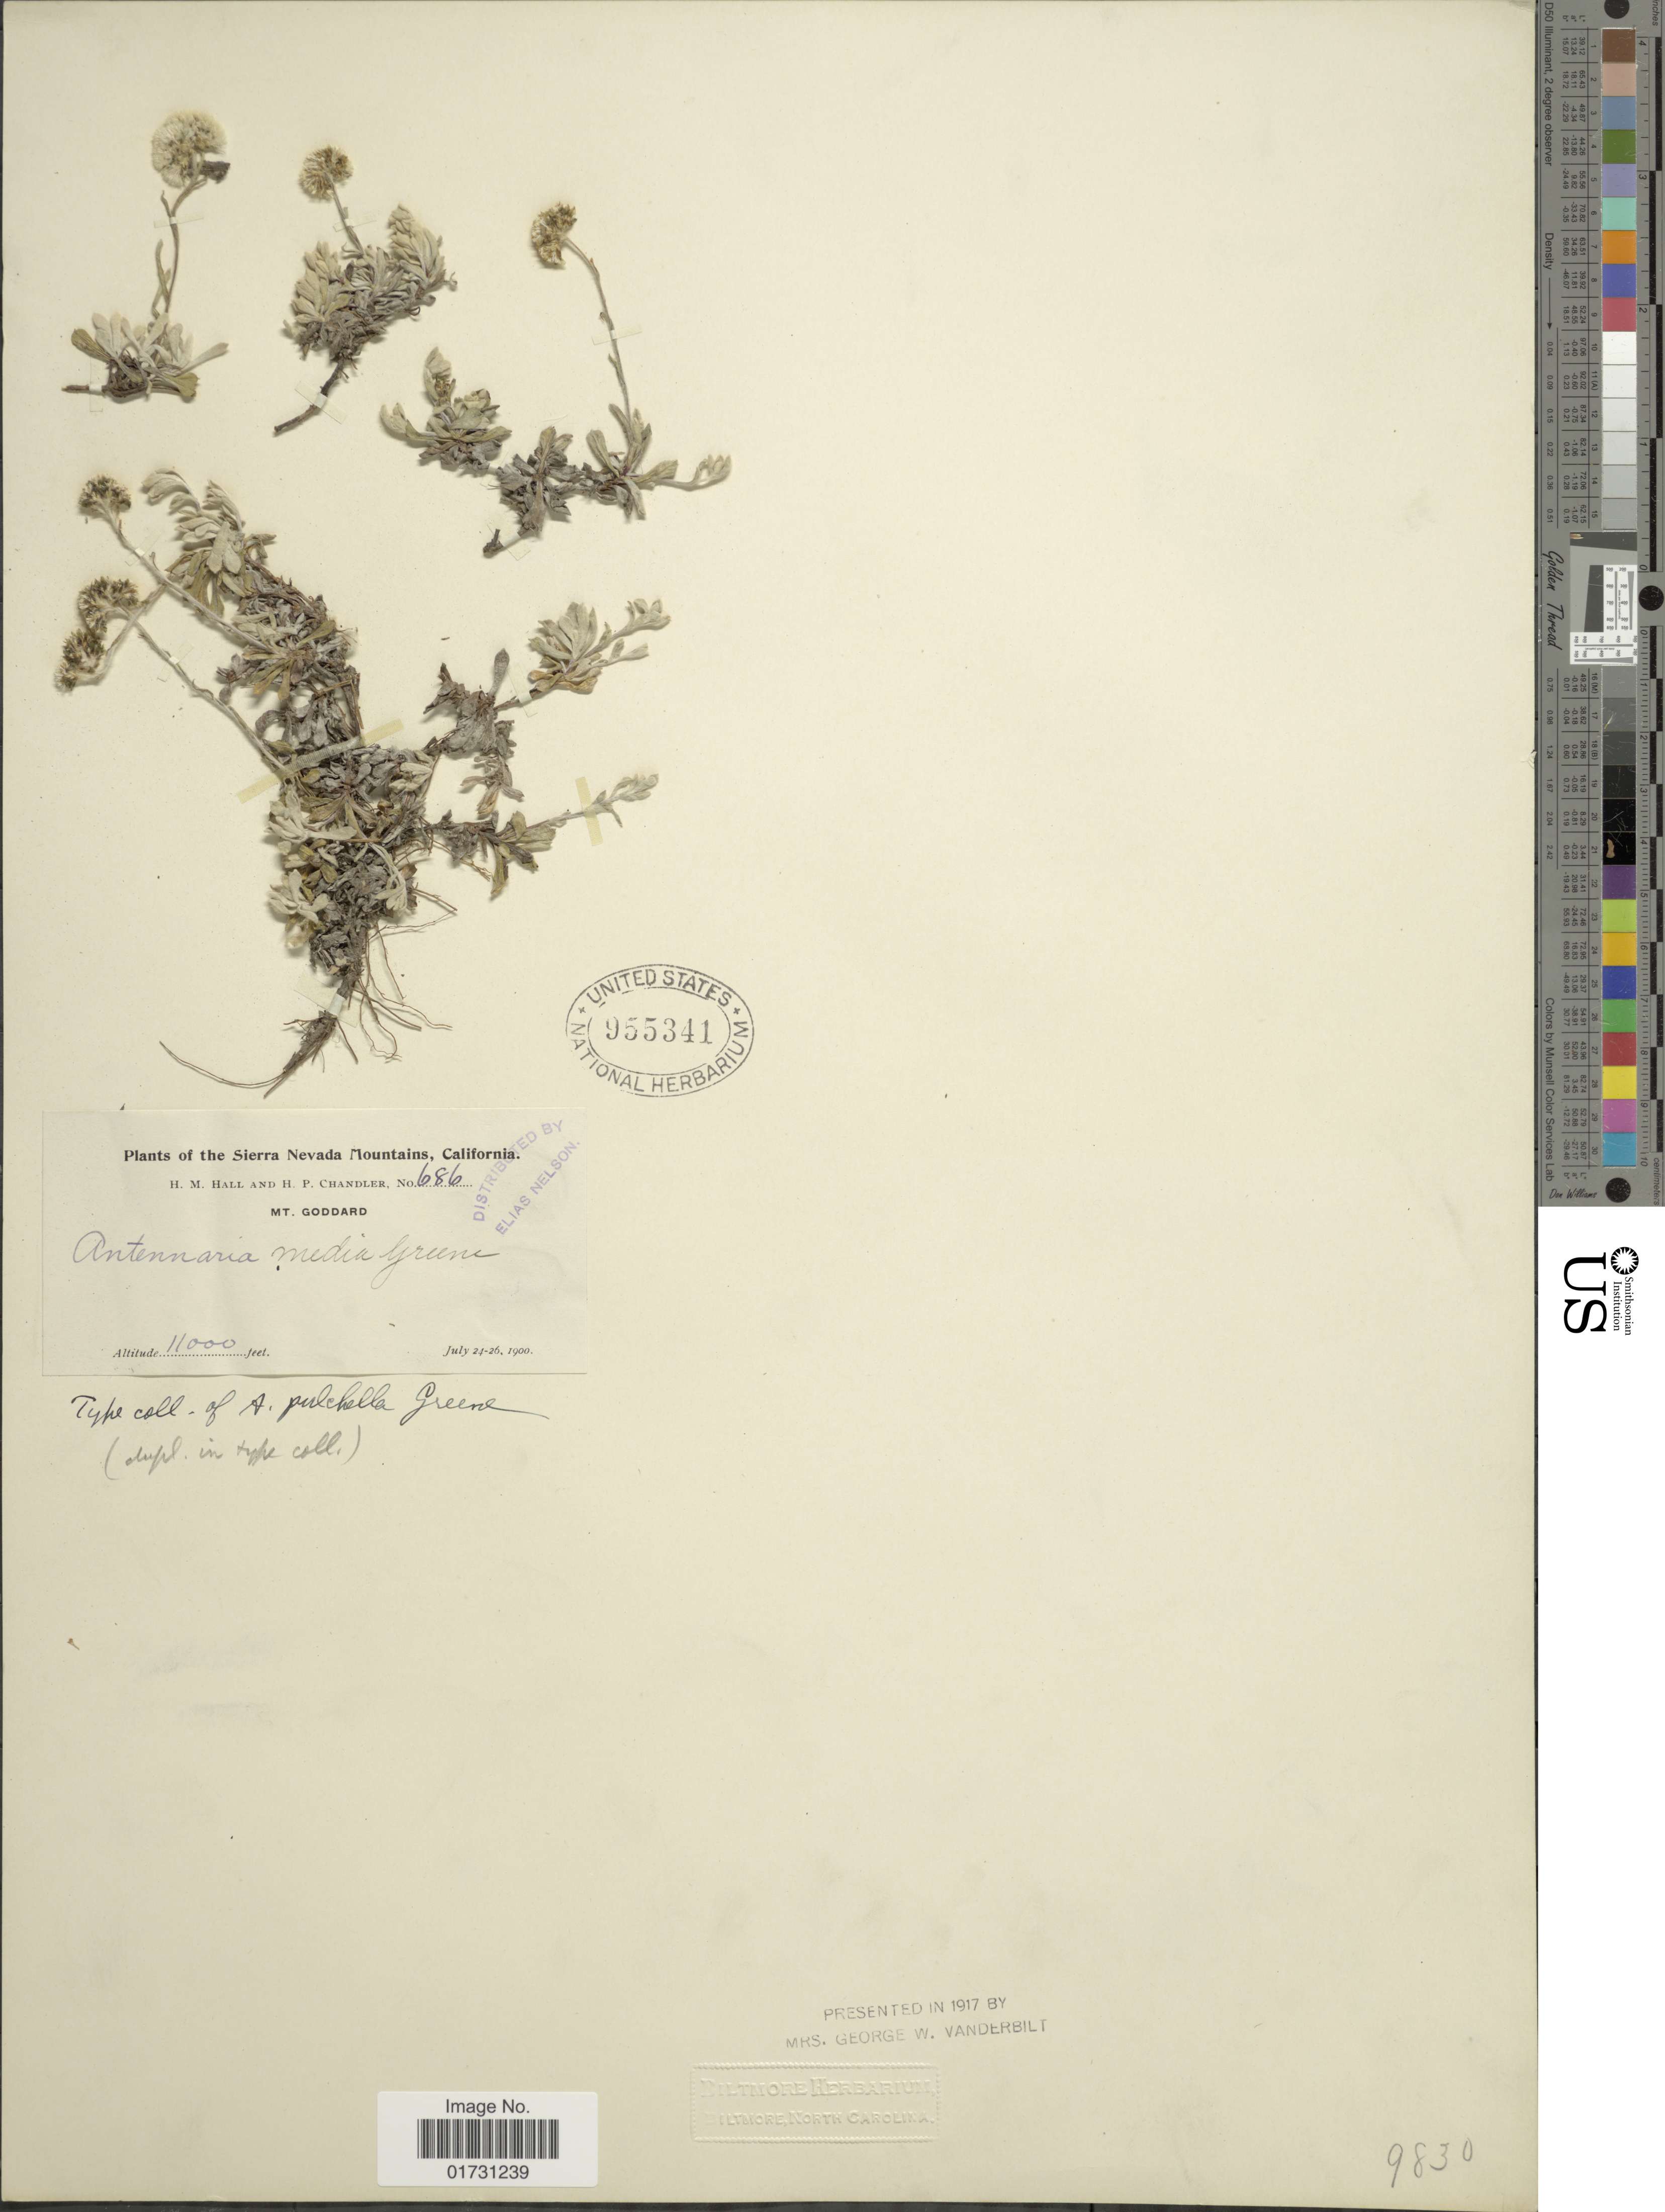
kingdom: Plantae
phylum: Tracheophyta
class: Magnoliopsida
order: Asterales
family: Asteraceae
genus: Antennaria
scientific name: Antennaria media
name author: Greene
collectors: H. M. Hall & H. Chandler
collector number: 686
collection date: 1900-07-24/1900-07-26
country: United States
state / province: California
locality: The Sierra Nevada Mountains, California, Mt. Goddard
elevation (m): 3353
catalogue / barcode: US 955341